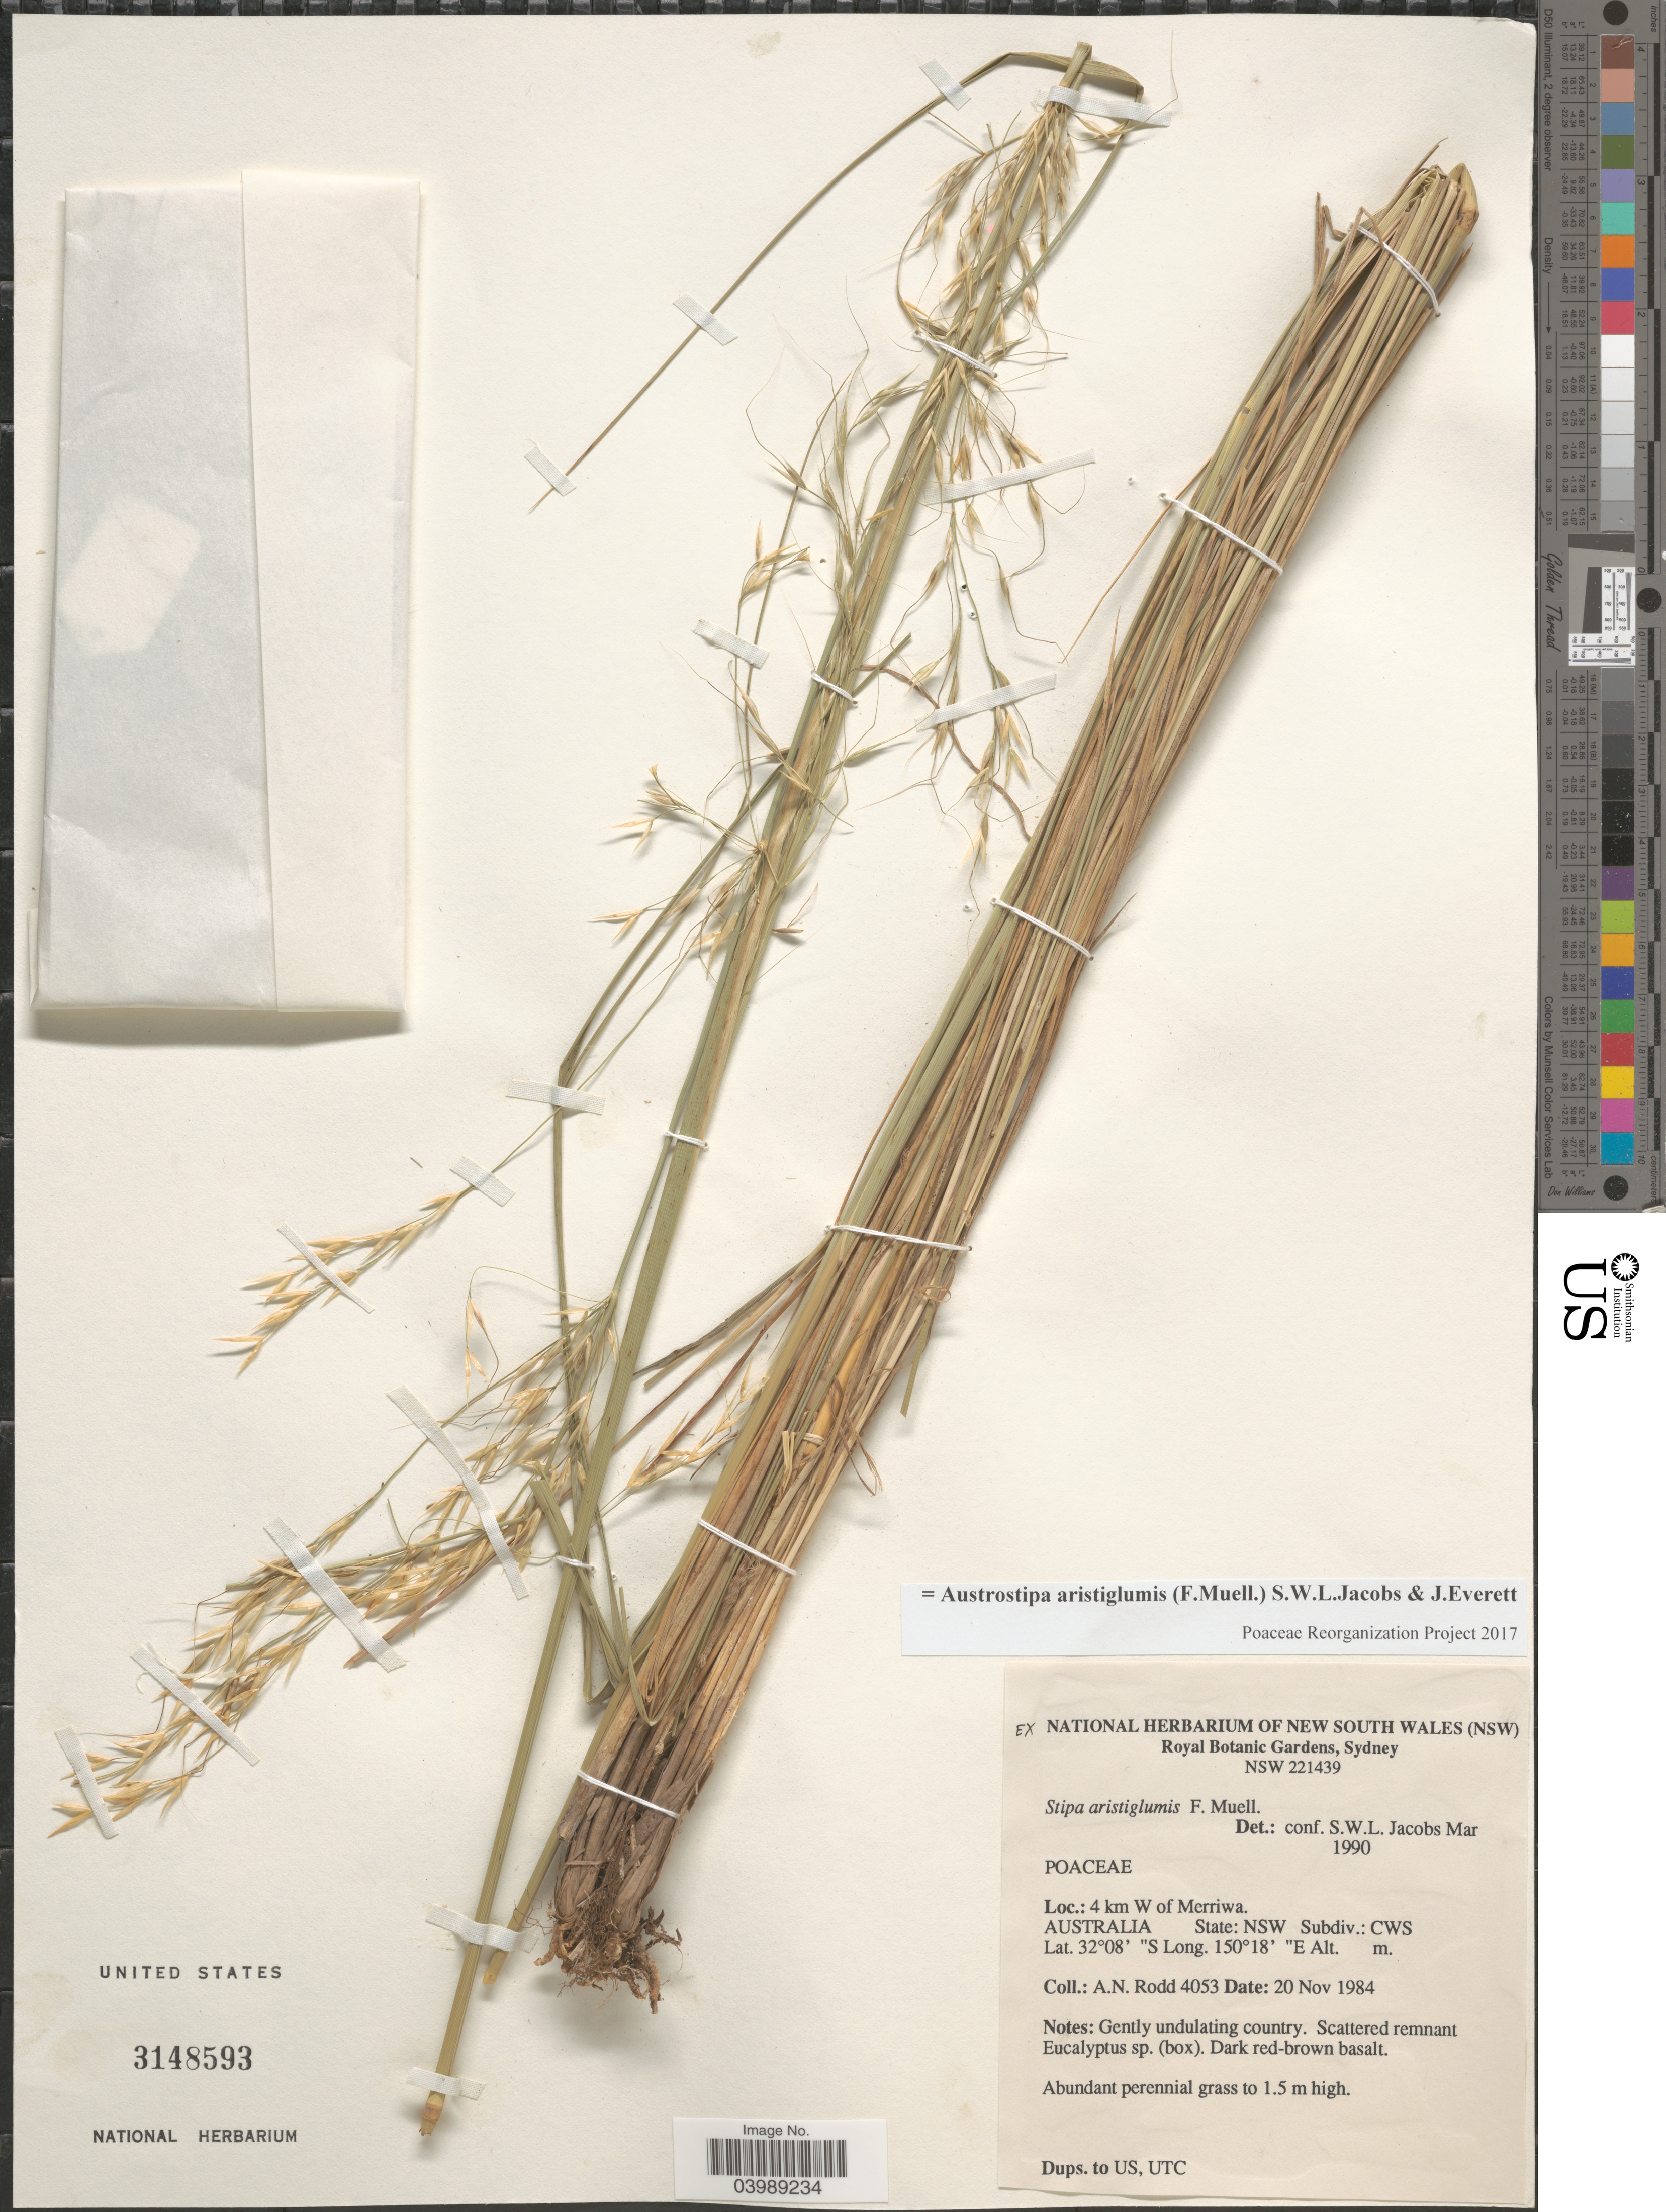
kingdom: Plantae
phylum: Tracheophyta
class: Liliopsida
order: Poales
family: Poaceae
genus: Austrostipa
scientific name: Austrostipa aristiglumis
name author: (F. Muell.) S.W.L. Jacobs & J. Everett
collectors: A. Rodd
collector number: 4053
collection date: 1984-11-20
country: Australia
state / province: New South Wales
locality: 4 km W of Merriwa. Subdiv.: CWS.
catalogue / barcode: US 3148593